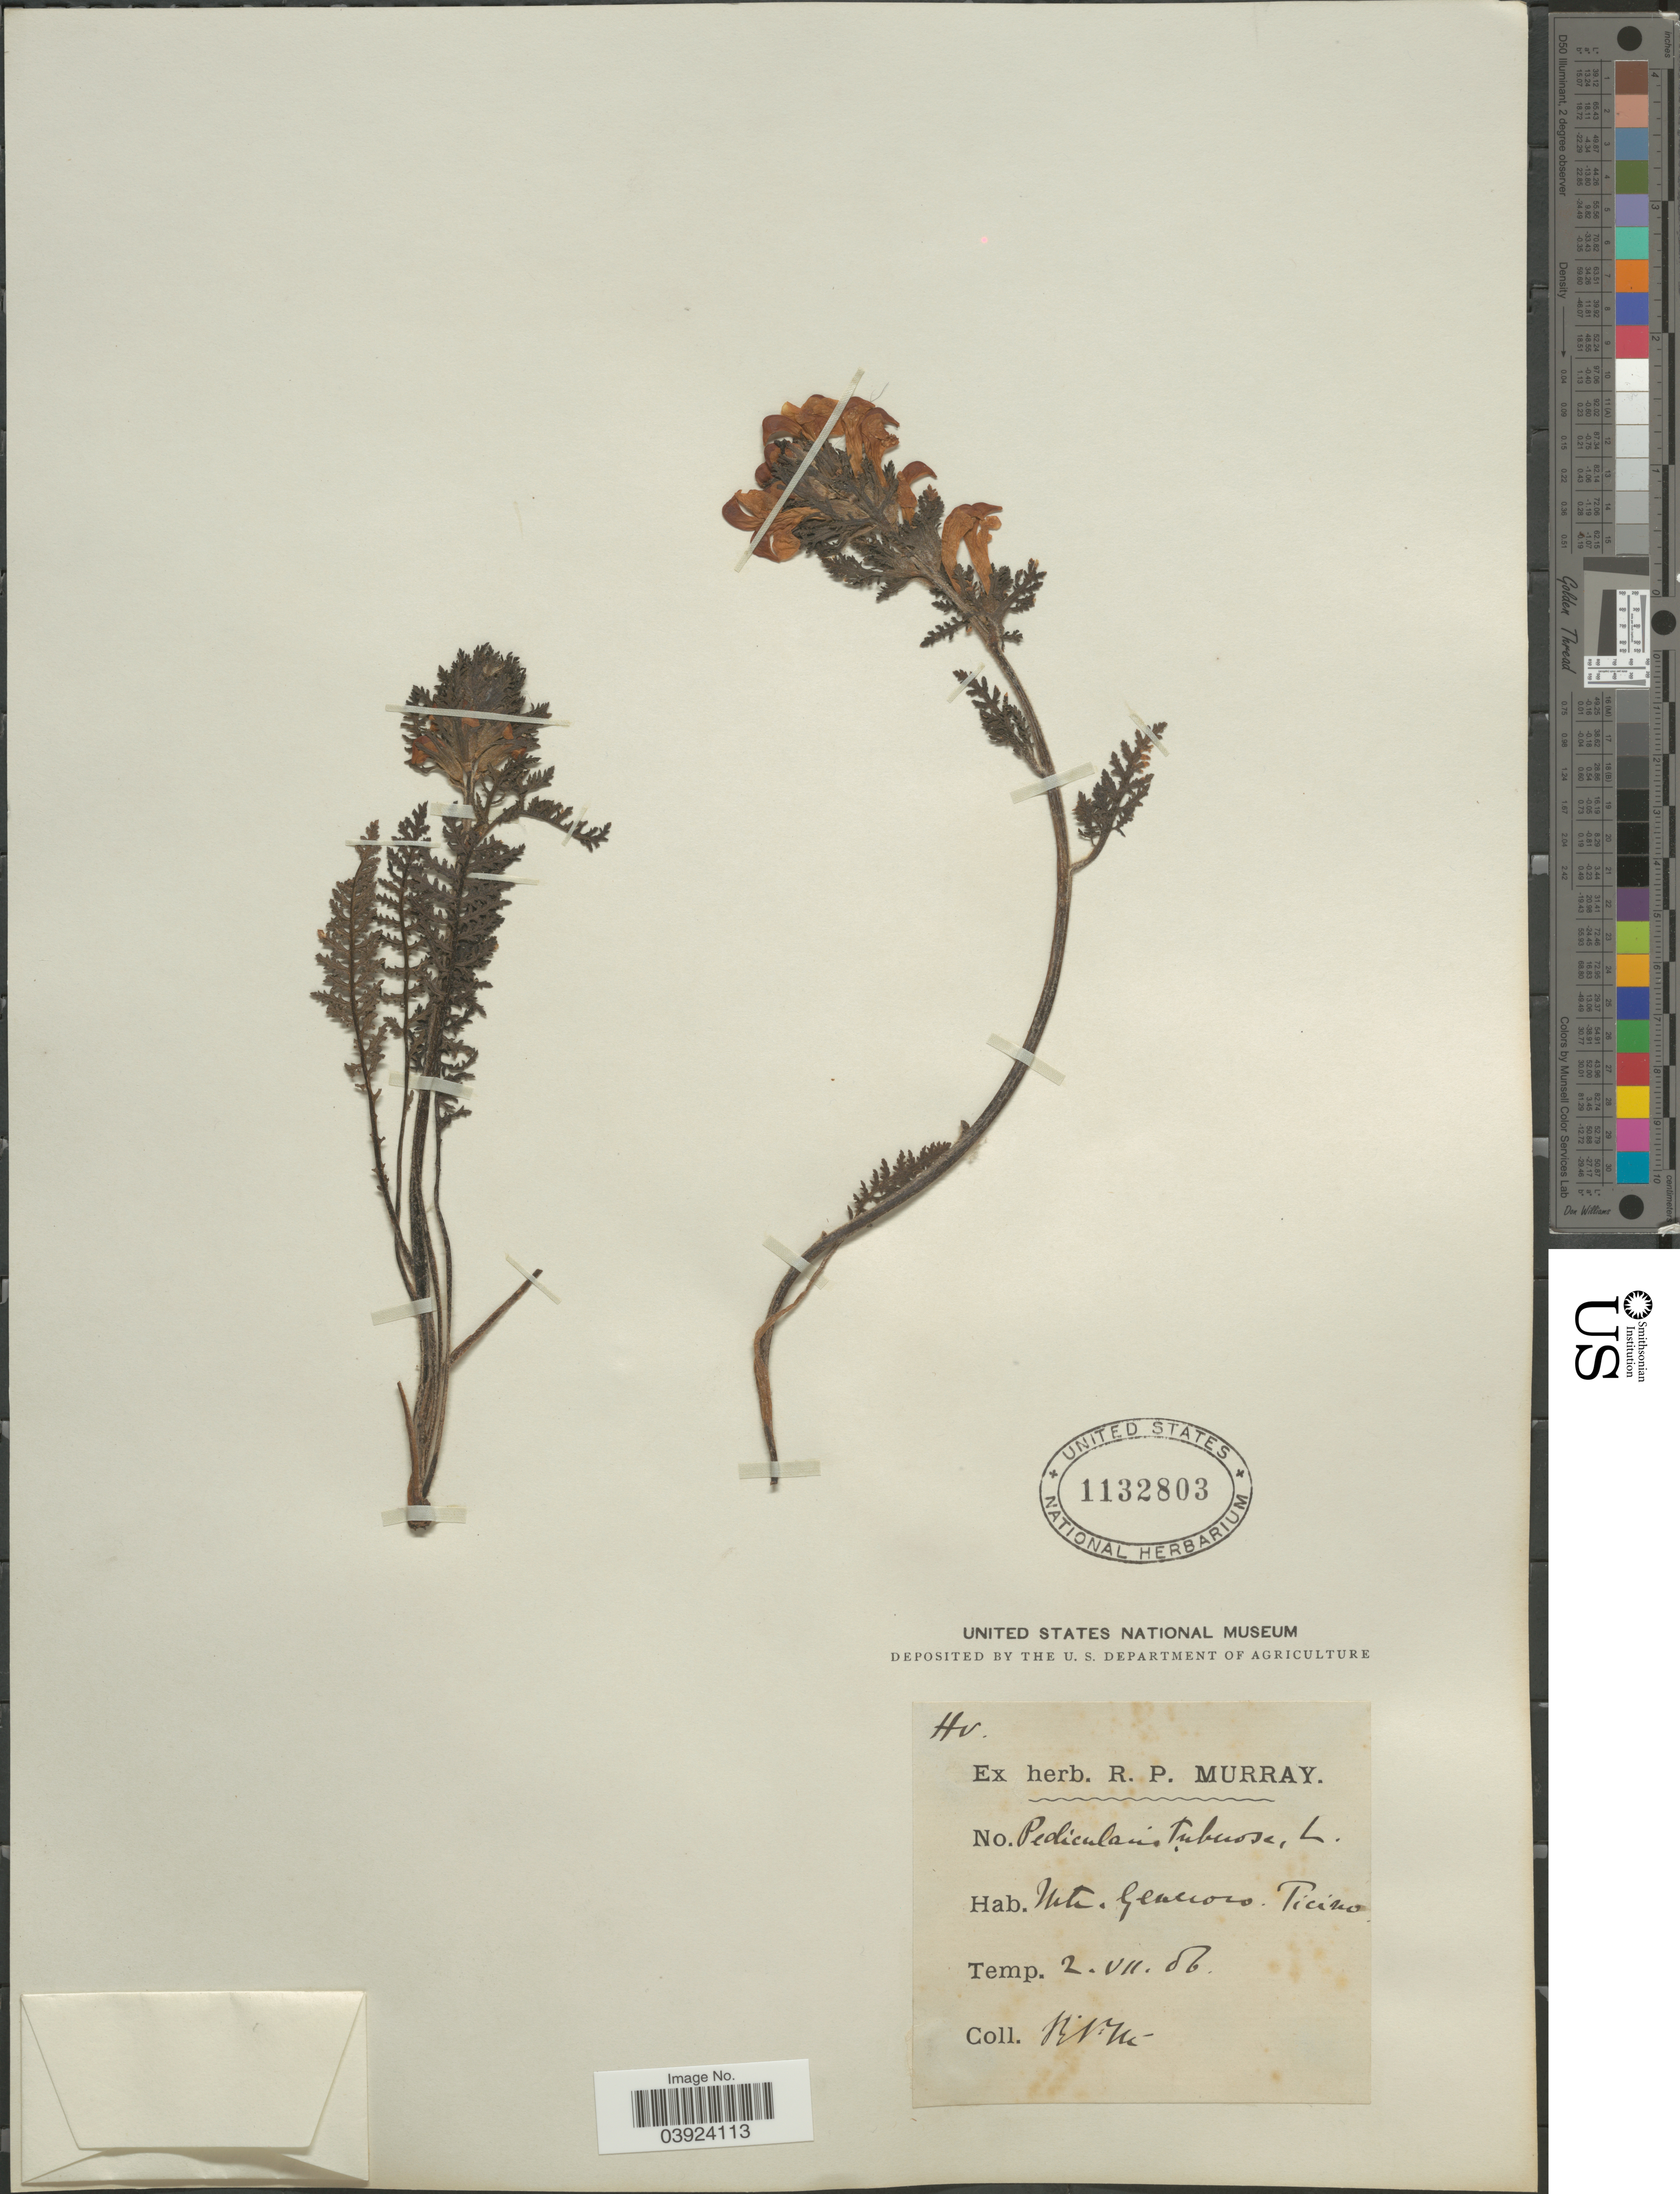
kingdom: Plantae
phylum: Tracheophyta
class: Magnoliopsida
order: Lamiales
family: Orobanchaceae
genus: Pedicularis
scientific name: Pedicularis tuberosa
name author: L.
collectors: R. P. Murray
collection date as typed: Transcribed d/m/y: 2/7/86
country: Switzerland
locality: Mts. Generoso, Ticino.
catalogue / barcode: US 1132803